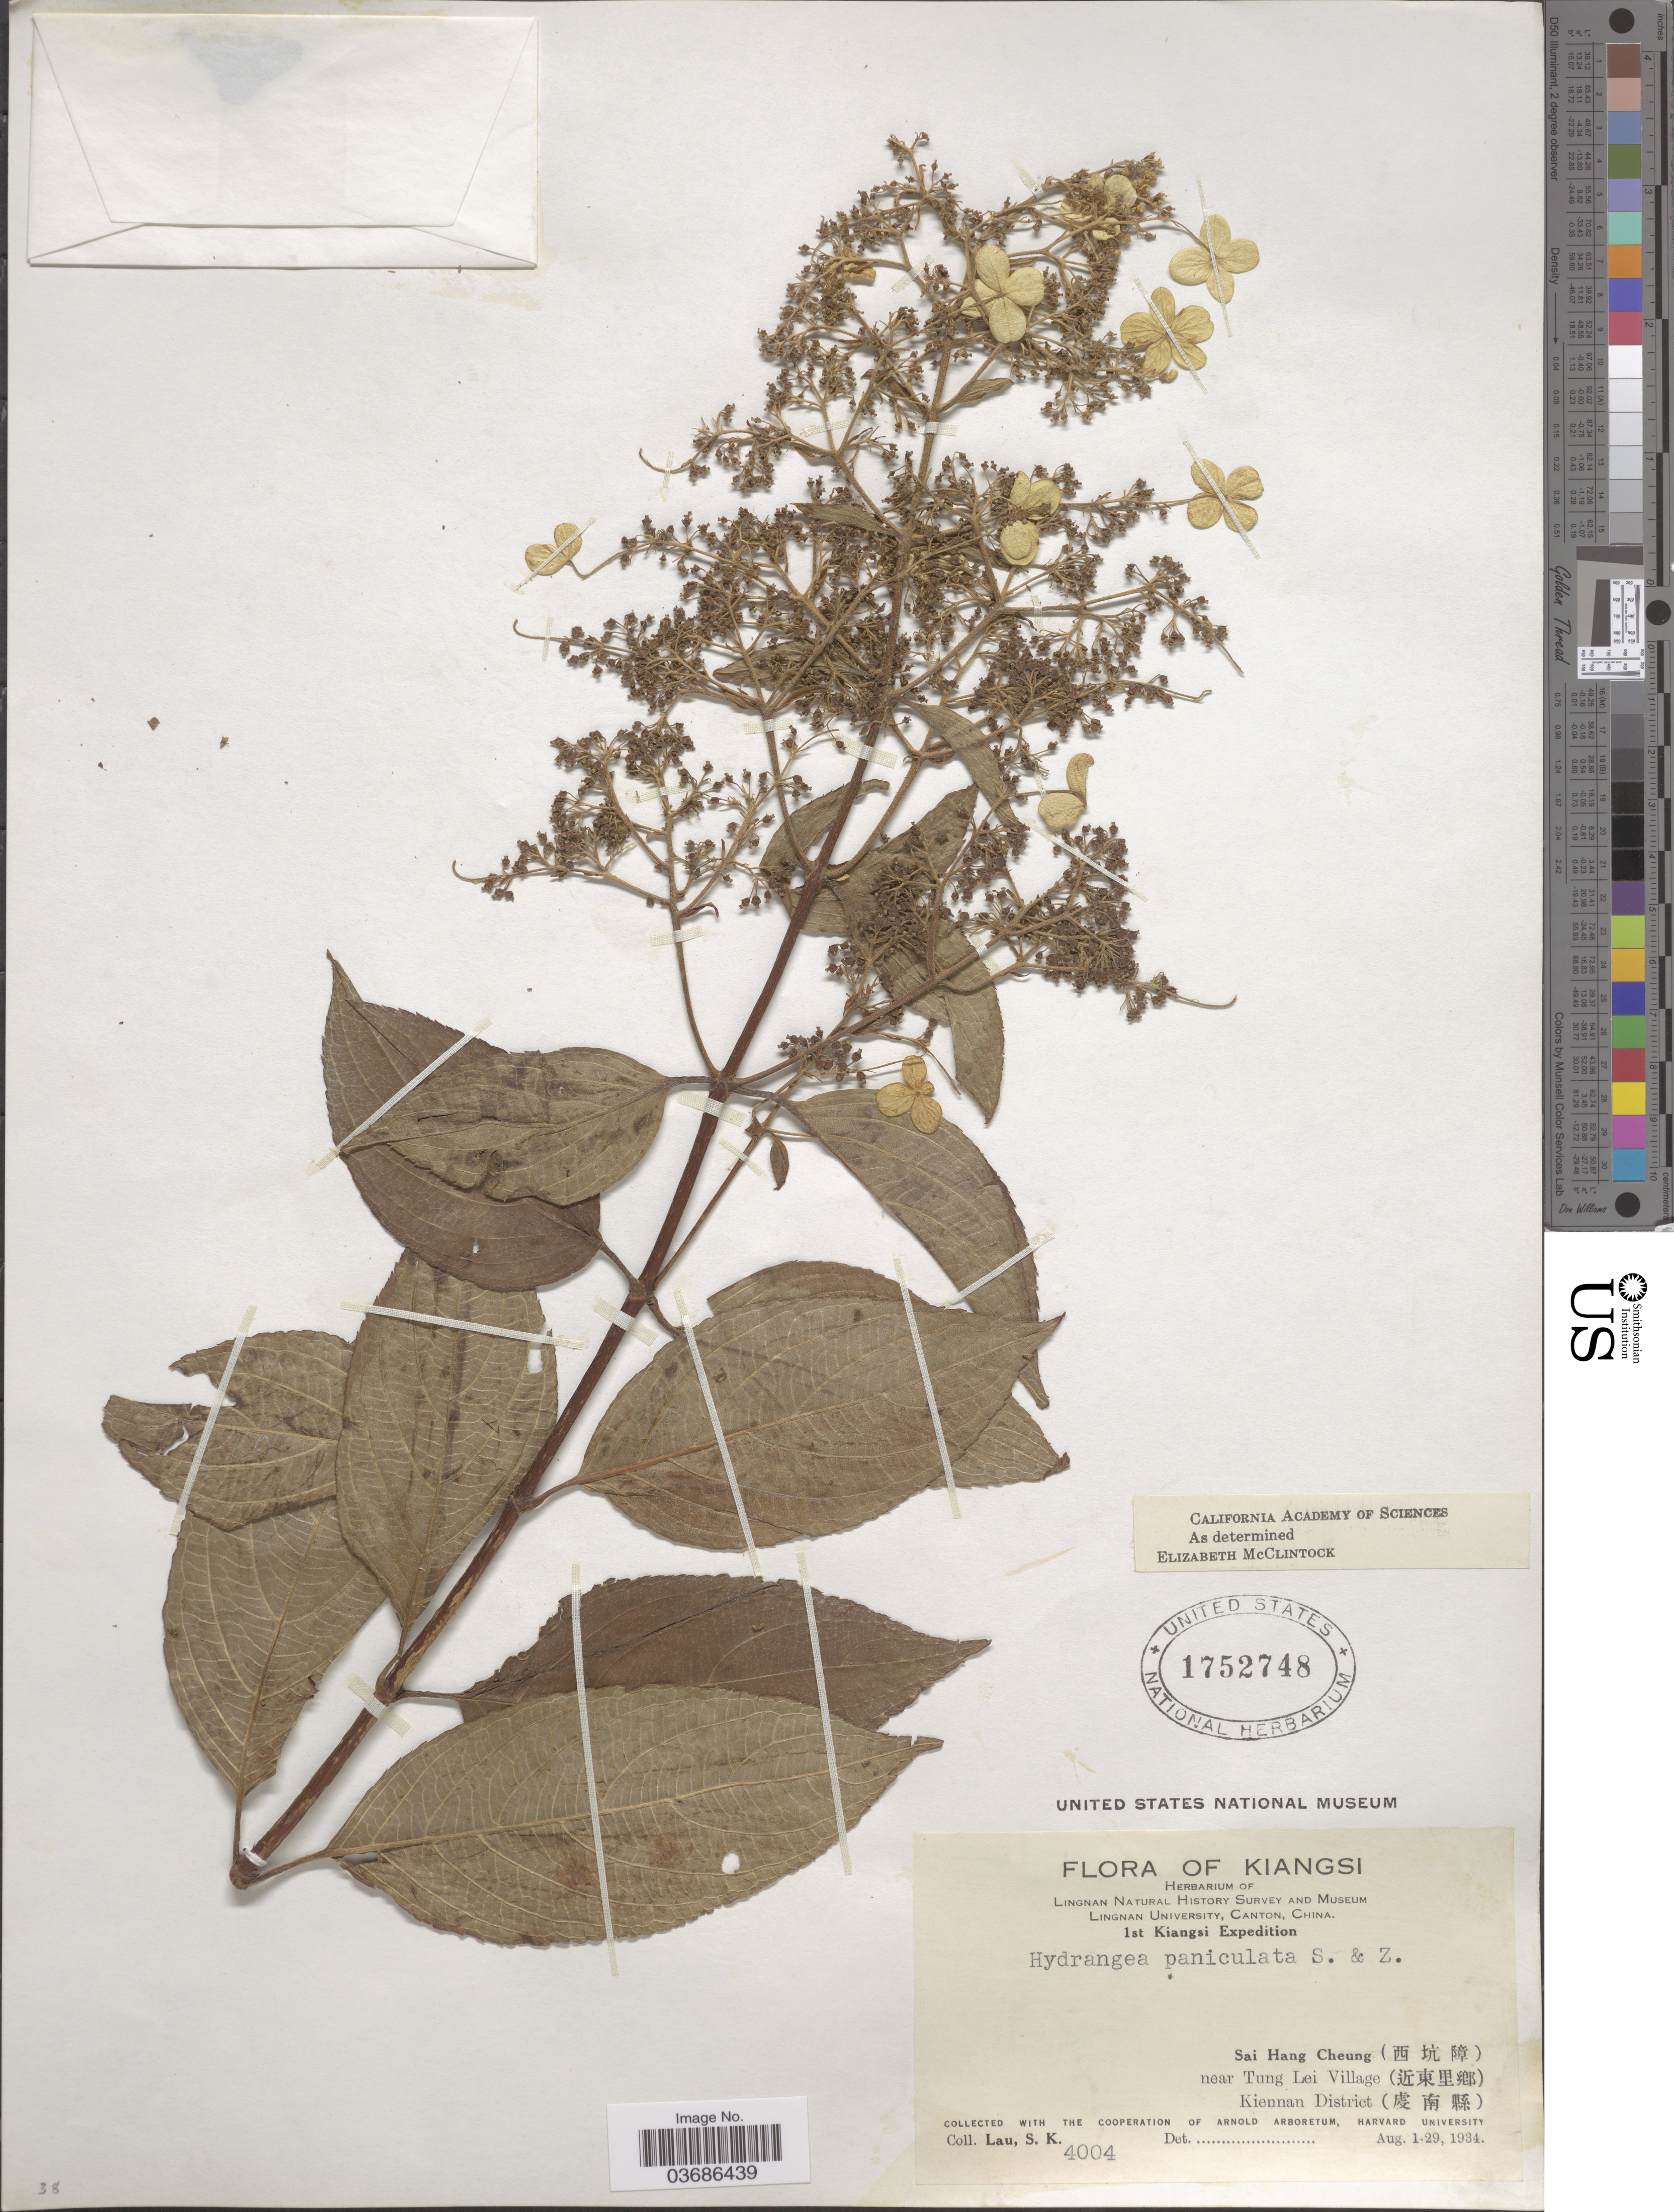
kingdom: Plantae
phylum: Tracheophyta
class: Magnoliopsida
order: Cornales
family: Hydrangeaceae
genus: Hydrangea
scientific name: Hydrangea paniculata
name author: Siebold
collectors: S. K. Lau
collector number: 4004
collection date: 1934-08-01/1934-08-29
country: China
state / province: Jiangxi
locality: Kiangsi. Lingnan Natural History Survey and Museum. 1st Kiangsi Expedition. Sai Hang Cheung (X) near Tung Lei Village (X). Kiennan District (X).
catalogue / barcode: US 1752748